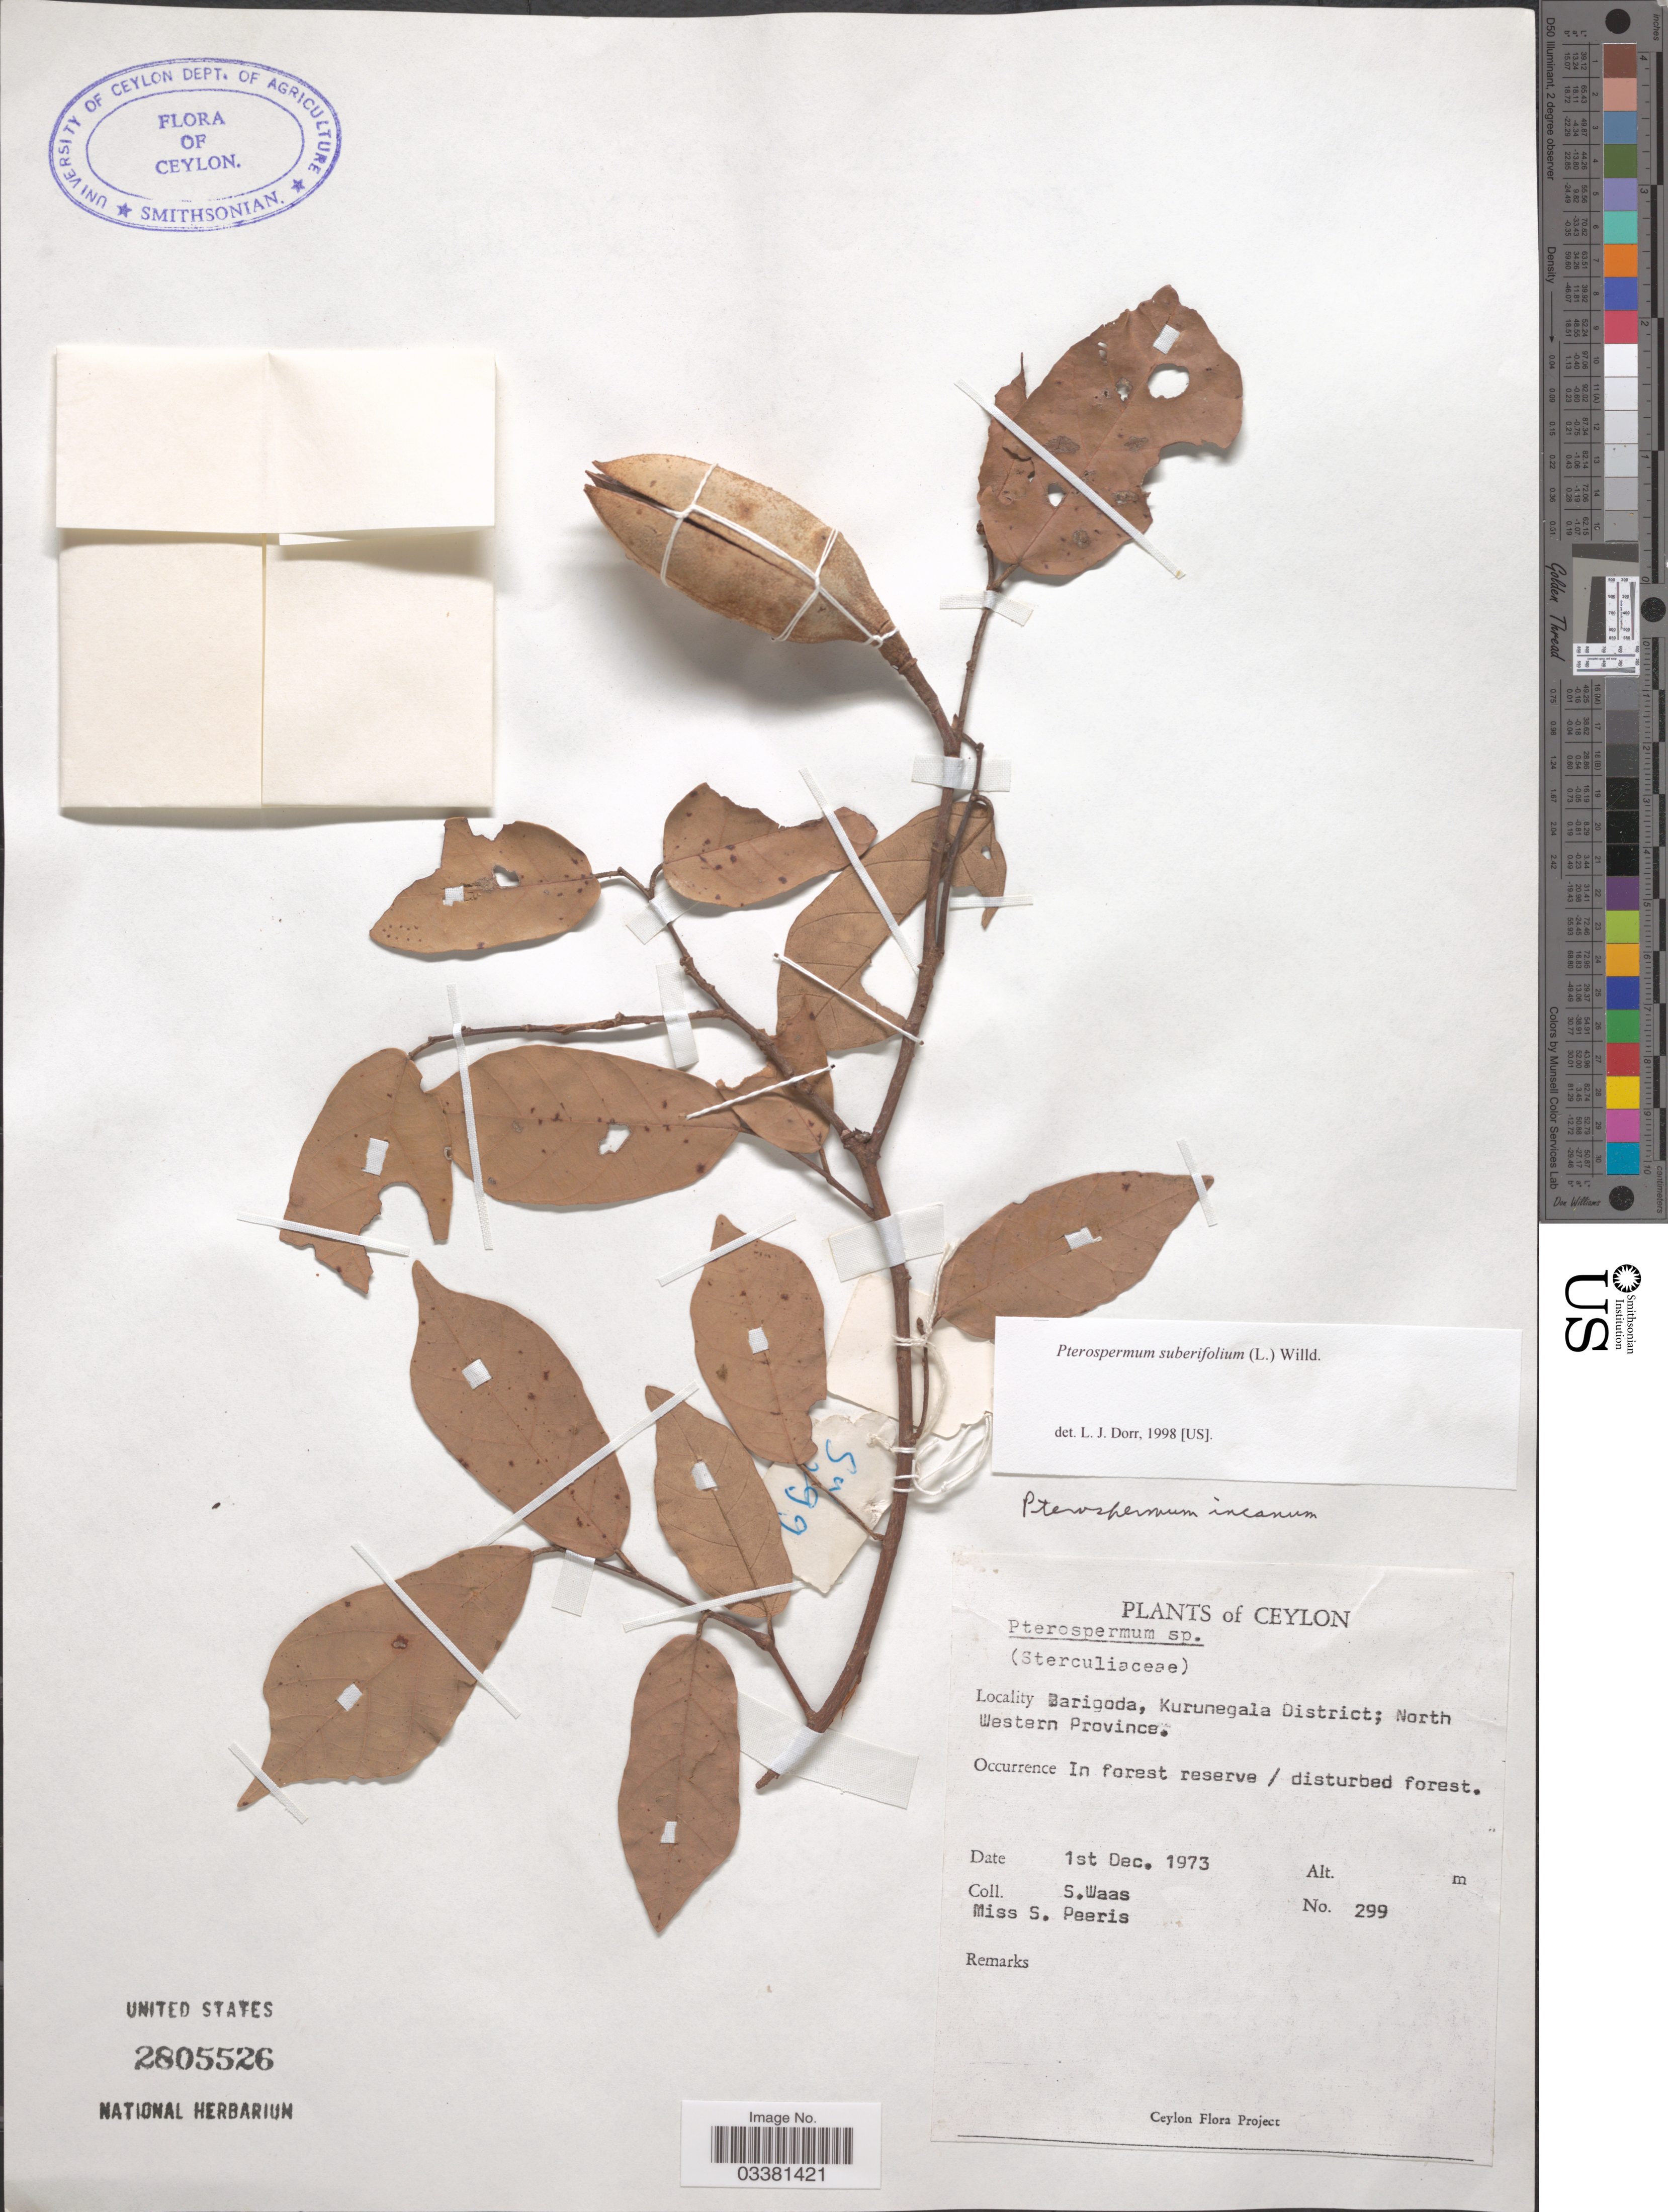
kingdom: Plantae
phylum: Tracheophyta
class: Magnoliopsida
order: Malvales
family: Malvaceae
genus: Pterospermum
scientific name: Pterospermum suberifolium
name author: (L.) Raeusch.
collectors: S. Waas & S. Peeris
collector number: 299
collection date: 1973-12-01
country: Sri Lanka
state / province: North Western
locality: Ceylon. Barigoda, Kurunegala District.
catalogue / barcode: US 2805526